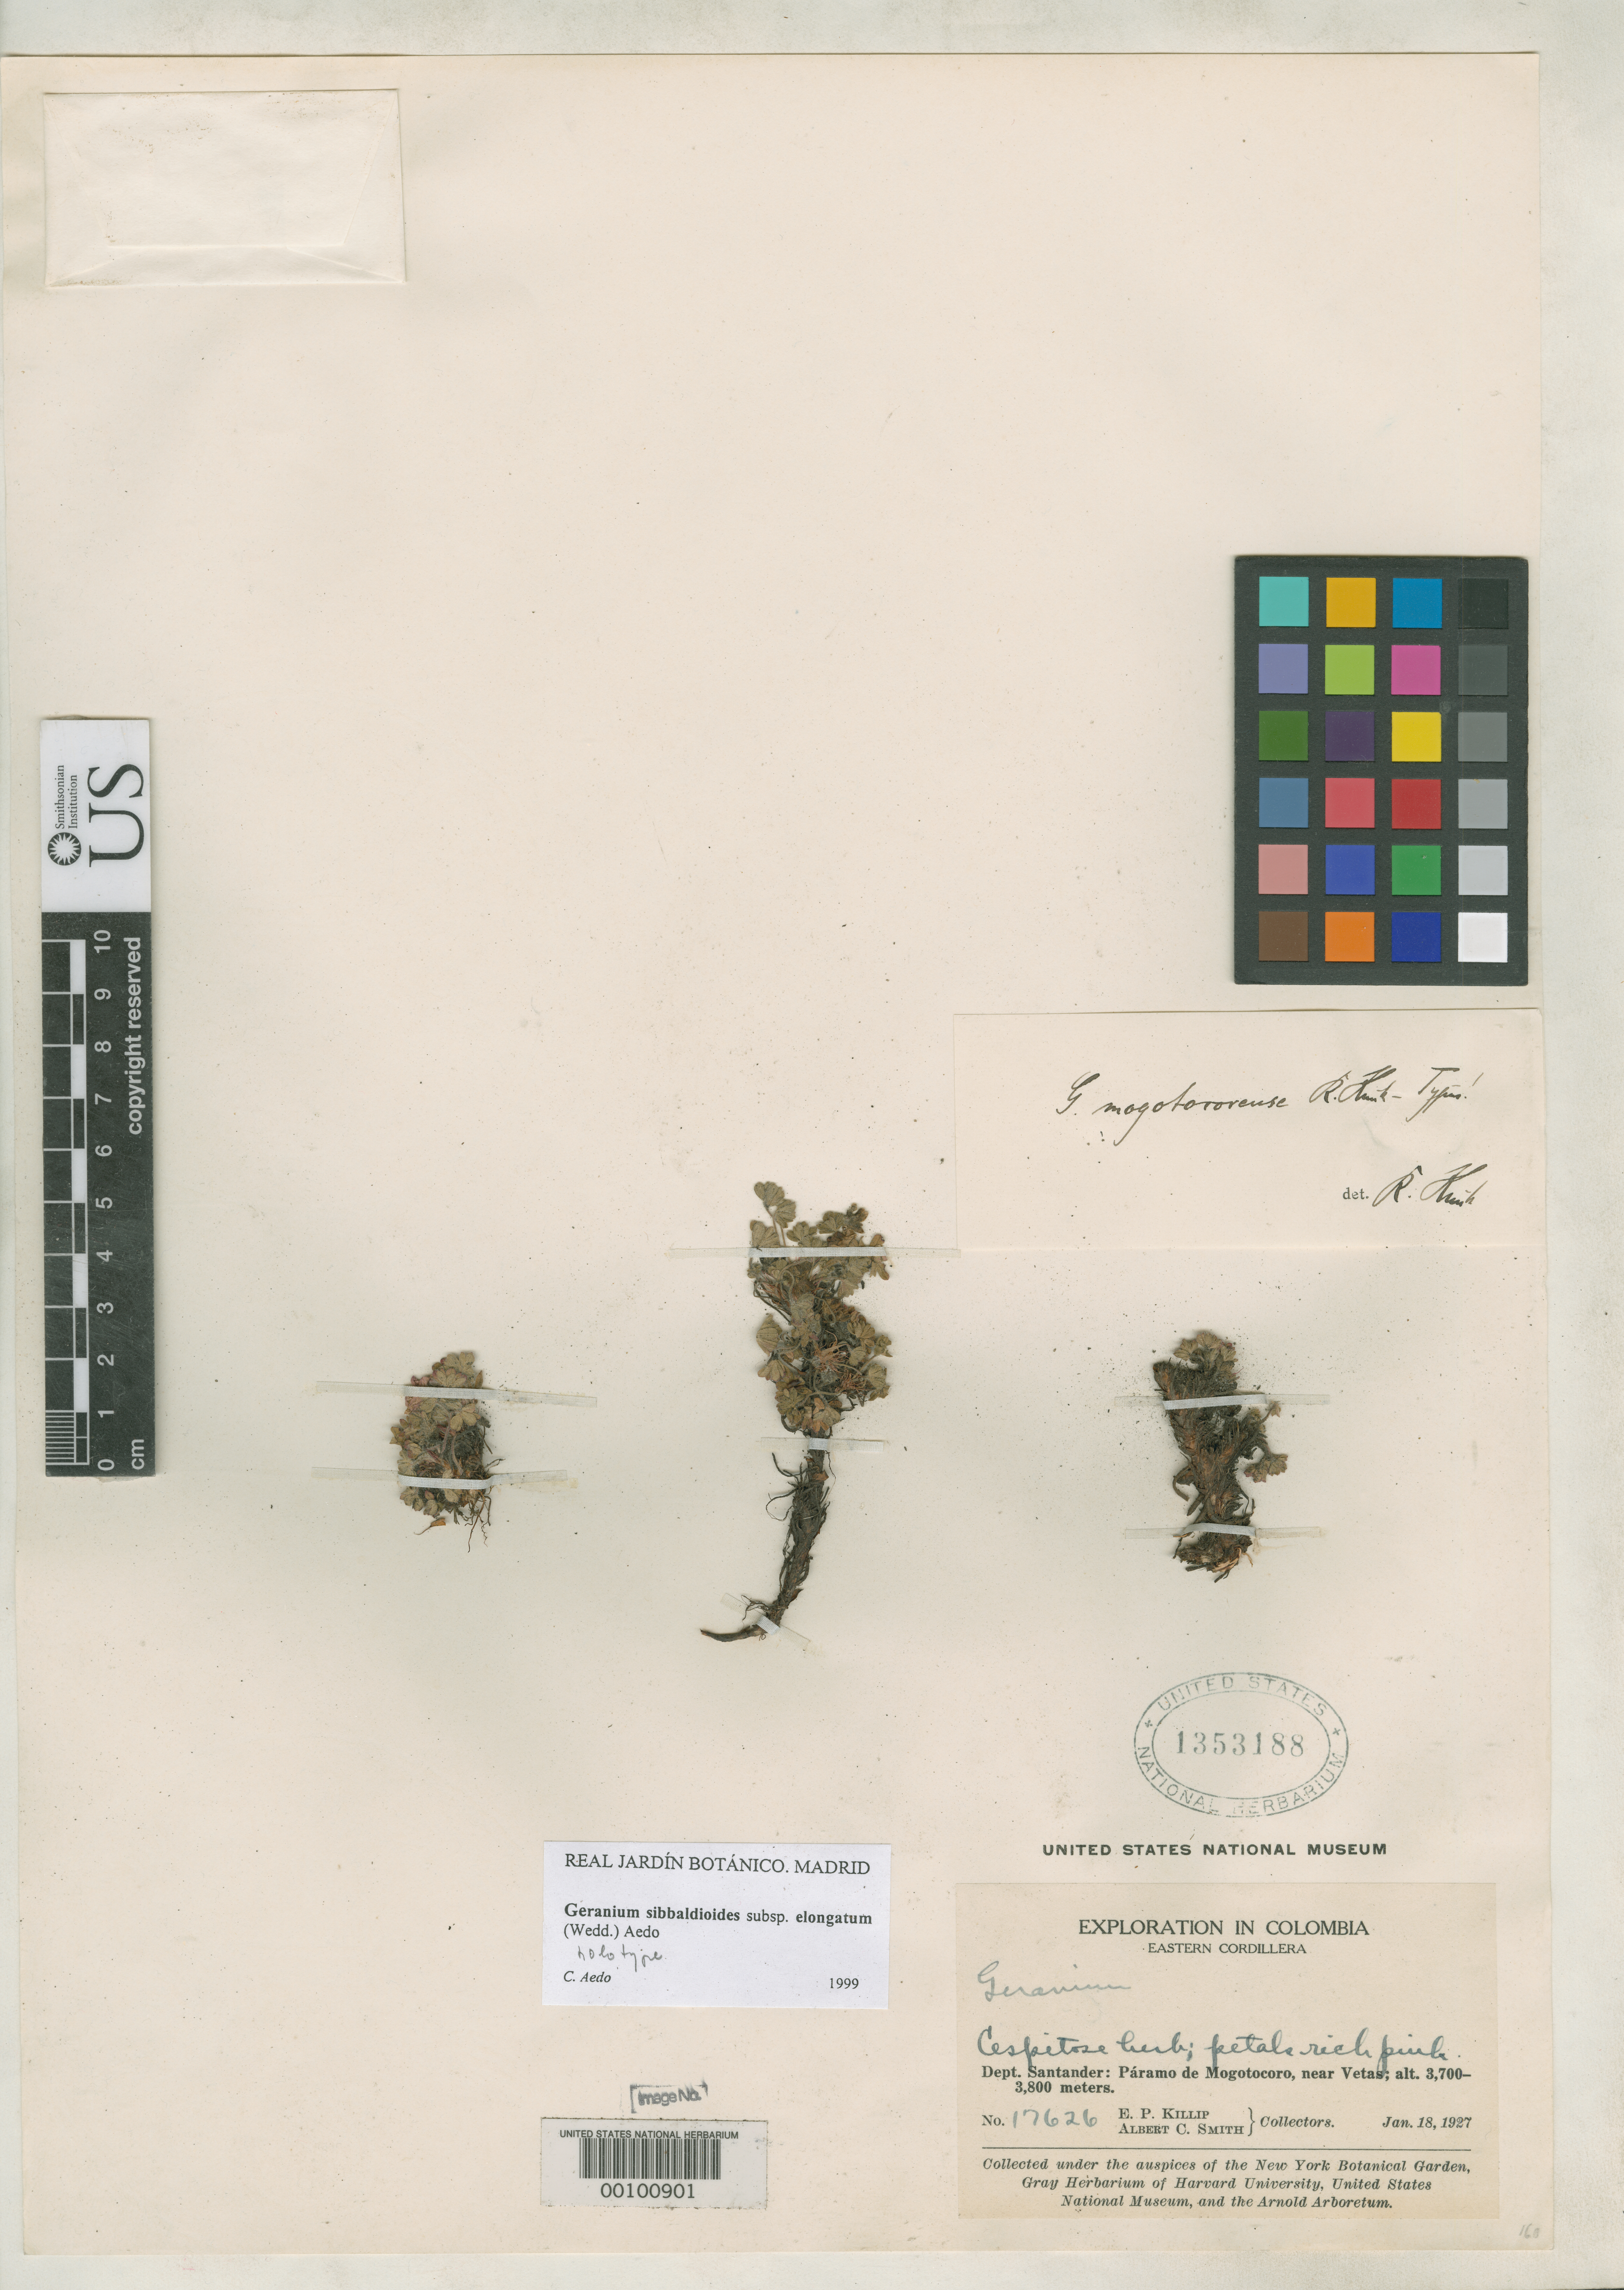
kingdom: Plantae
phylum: Tracheophyta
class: Magnoliopsida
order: Geraniales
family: Geraniaceae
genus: Geranium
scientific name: Geranium mogotocorense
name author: R. Knuth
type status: Holotype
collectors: E. P. Killip & A. C. Smith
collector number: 17626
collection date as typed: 1927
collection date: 1927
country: Colombia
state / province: Santander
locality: Paramo de Mogotocoro, near Vetas.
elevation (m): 3700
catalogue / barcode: US 1353188